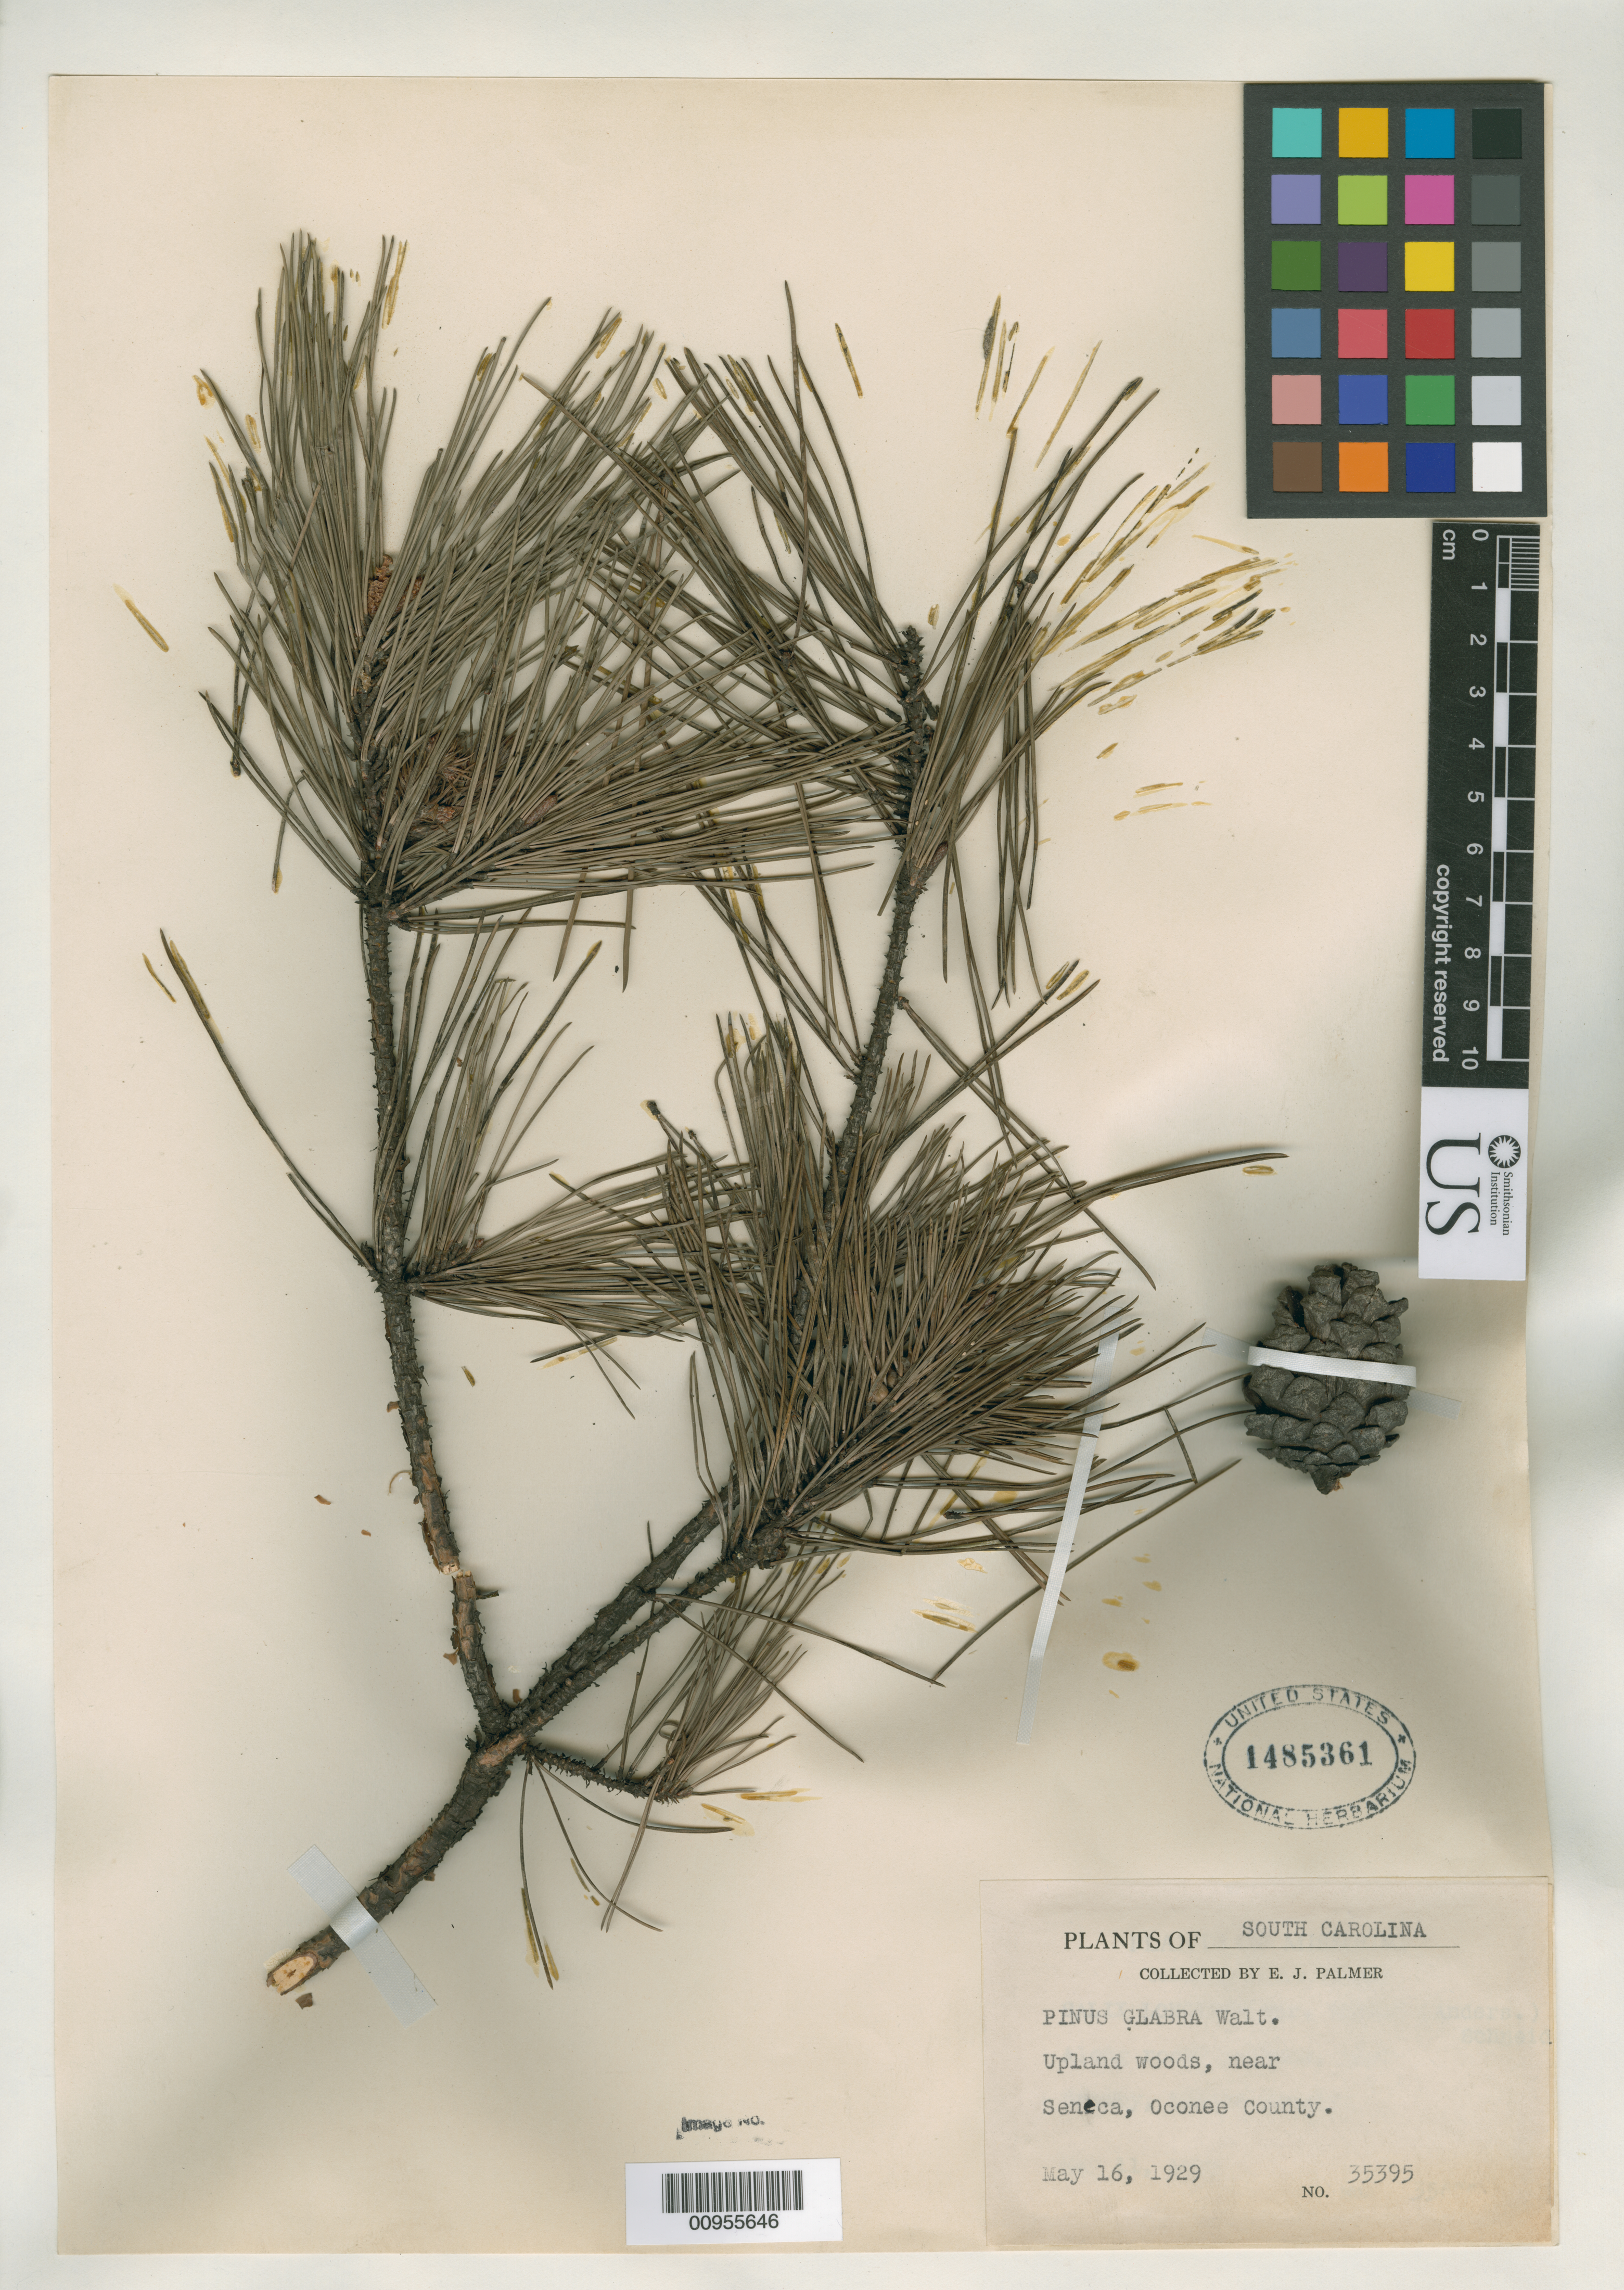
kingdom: Plantae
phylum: Tracheophyta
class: Pinopsida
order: Pinales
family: Pinaceae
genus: Pinus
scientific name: Pinus glabra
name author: Walter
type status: Isoneotype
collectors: E. J. Palmer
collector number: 35395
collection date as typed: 16 May 1929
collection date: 1929-05-16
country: United States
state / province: South Carolina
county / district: Oconee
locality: Upland woods, near Seneca, Oconee County.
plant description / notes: Currently accepted name as cited by D.B. Ward, 2008.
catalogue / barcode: US 1485361